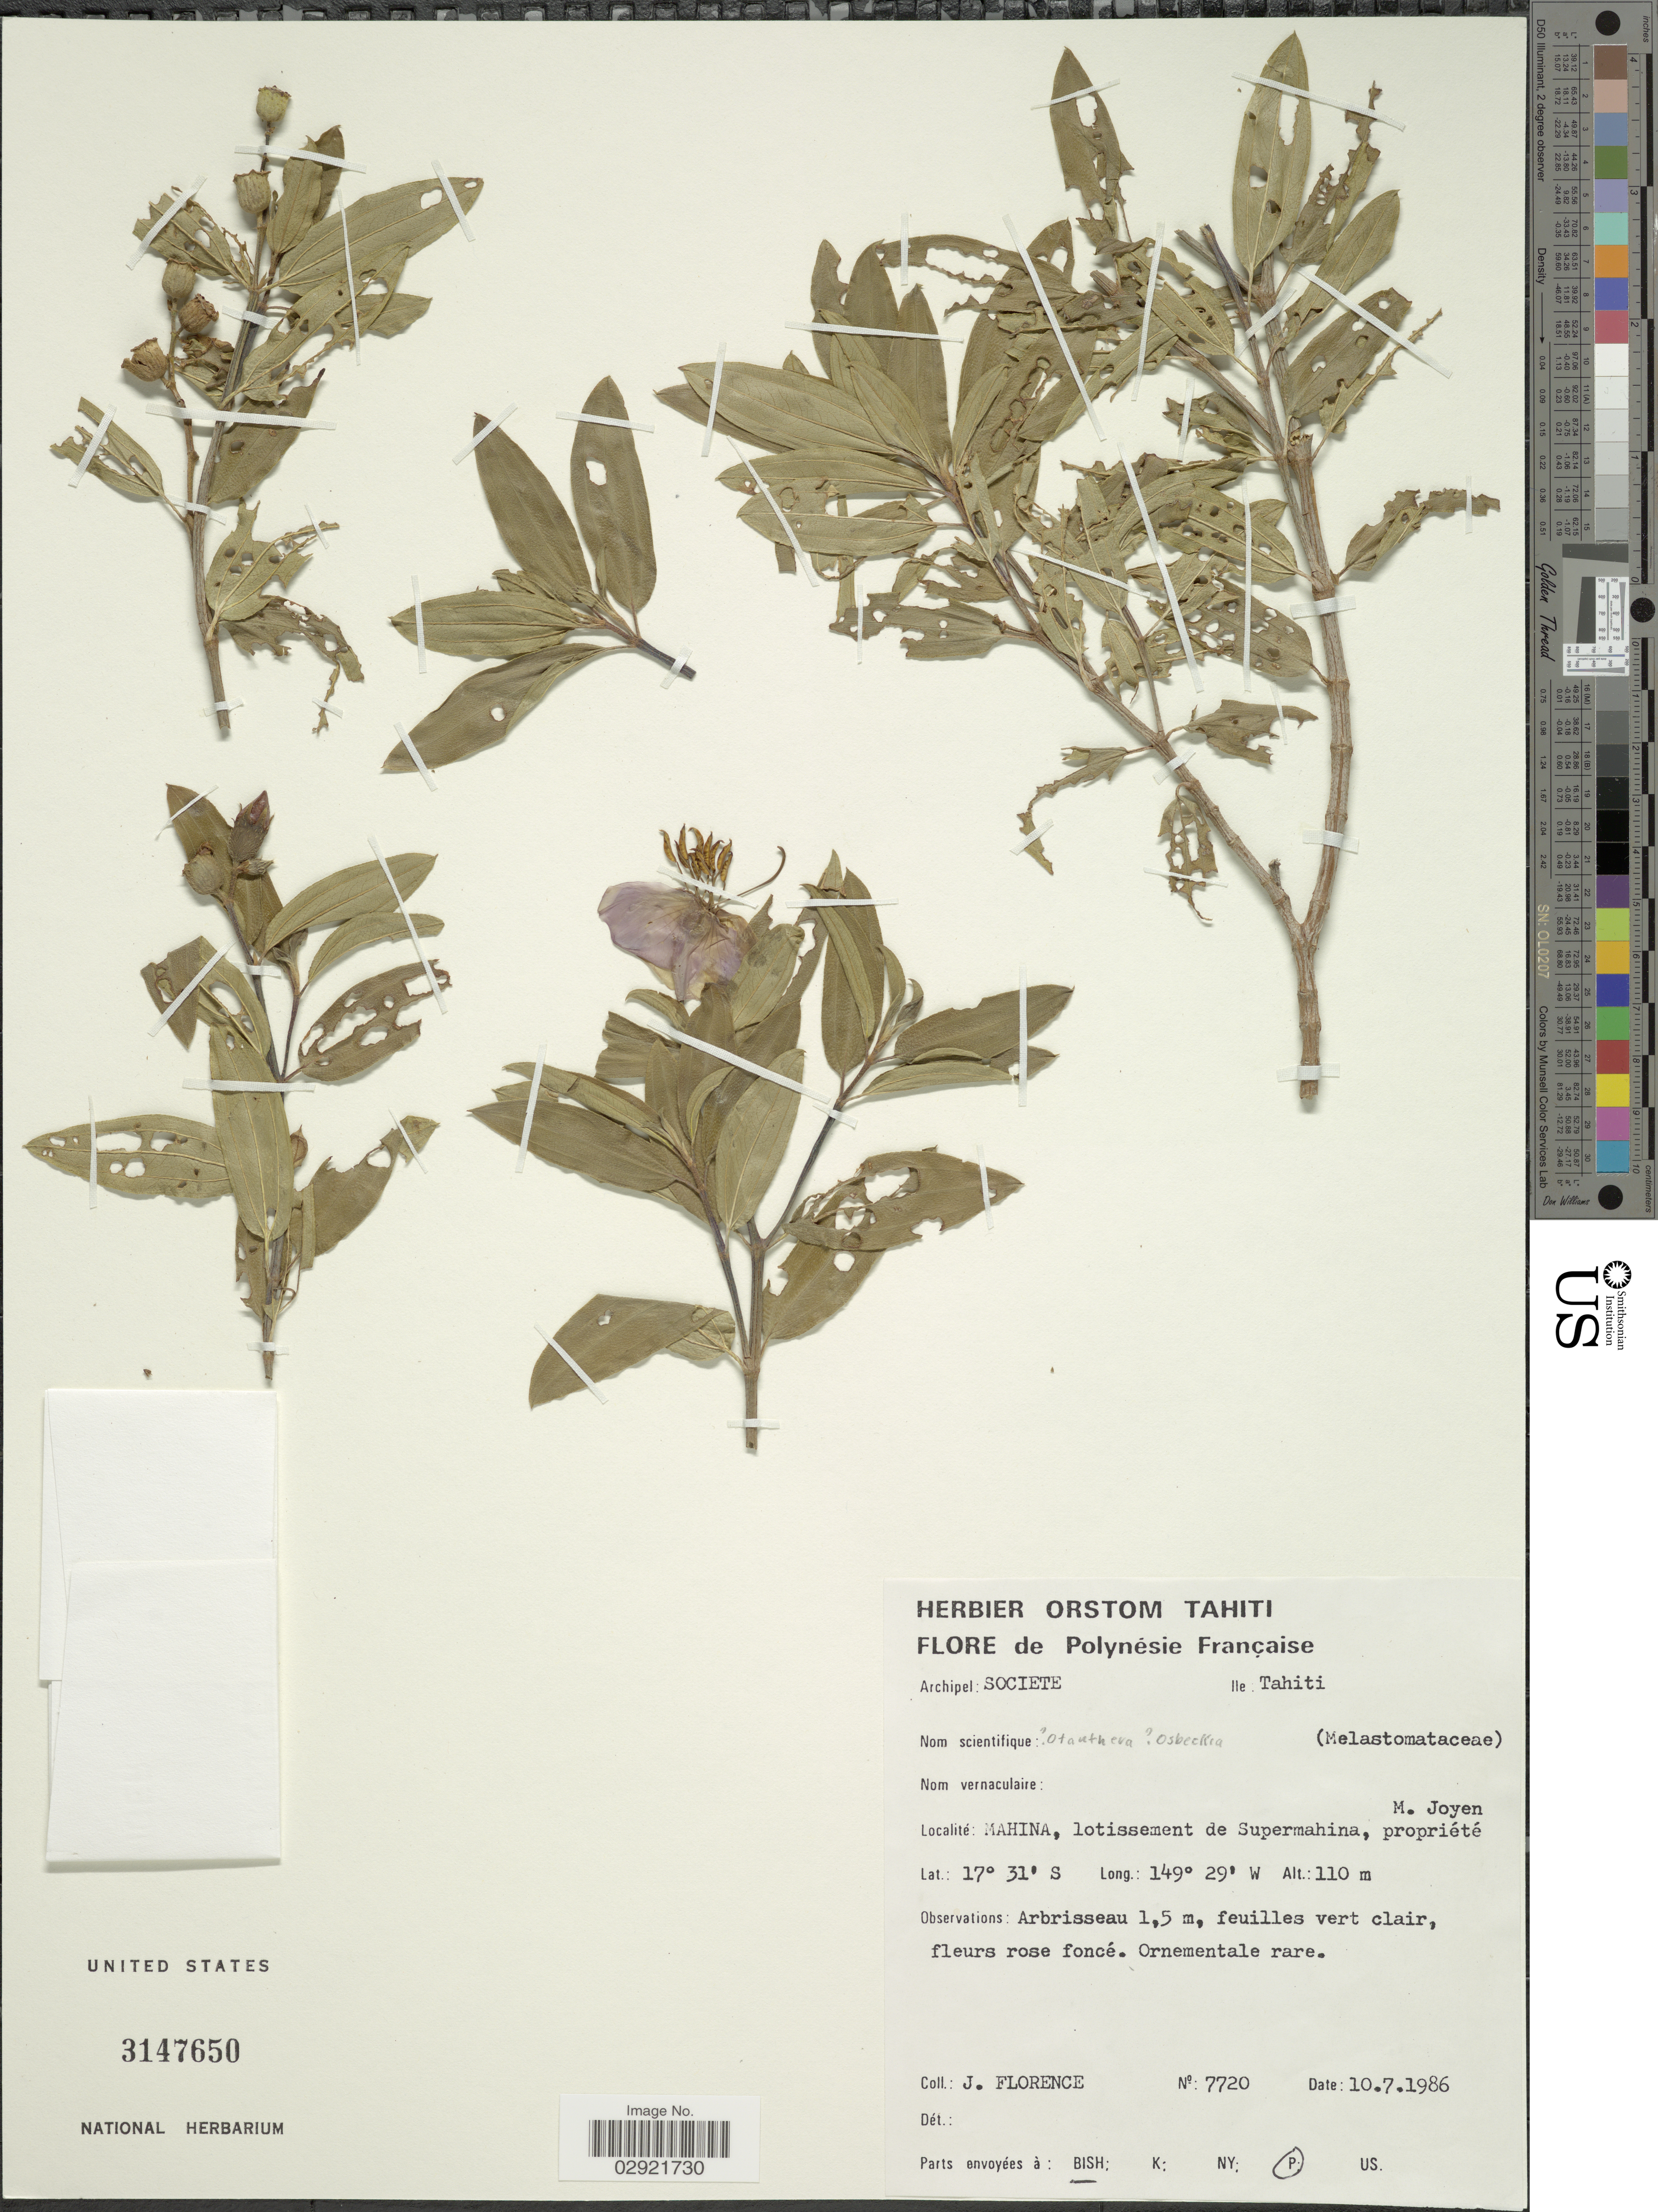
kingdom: Plantae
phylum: Tracheophyta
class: Magnoliopsida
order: Myrtales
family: Melastomataceae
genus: Melastoma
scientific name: Melastoma sp.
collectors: J. Florence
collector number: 7720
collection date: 1986-07-10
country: French Polynesia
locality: Archipel: Societe. Ile: Tahiti. Mahina, lotissement de Supermahina, propriété.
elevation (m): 110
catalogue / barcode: US 3147650